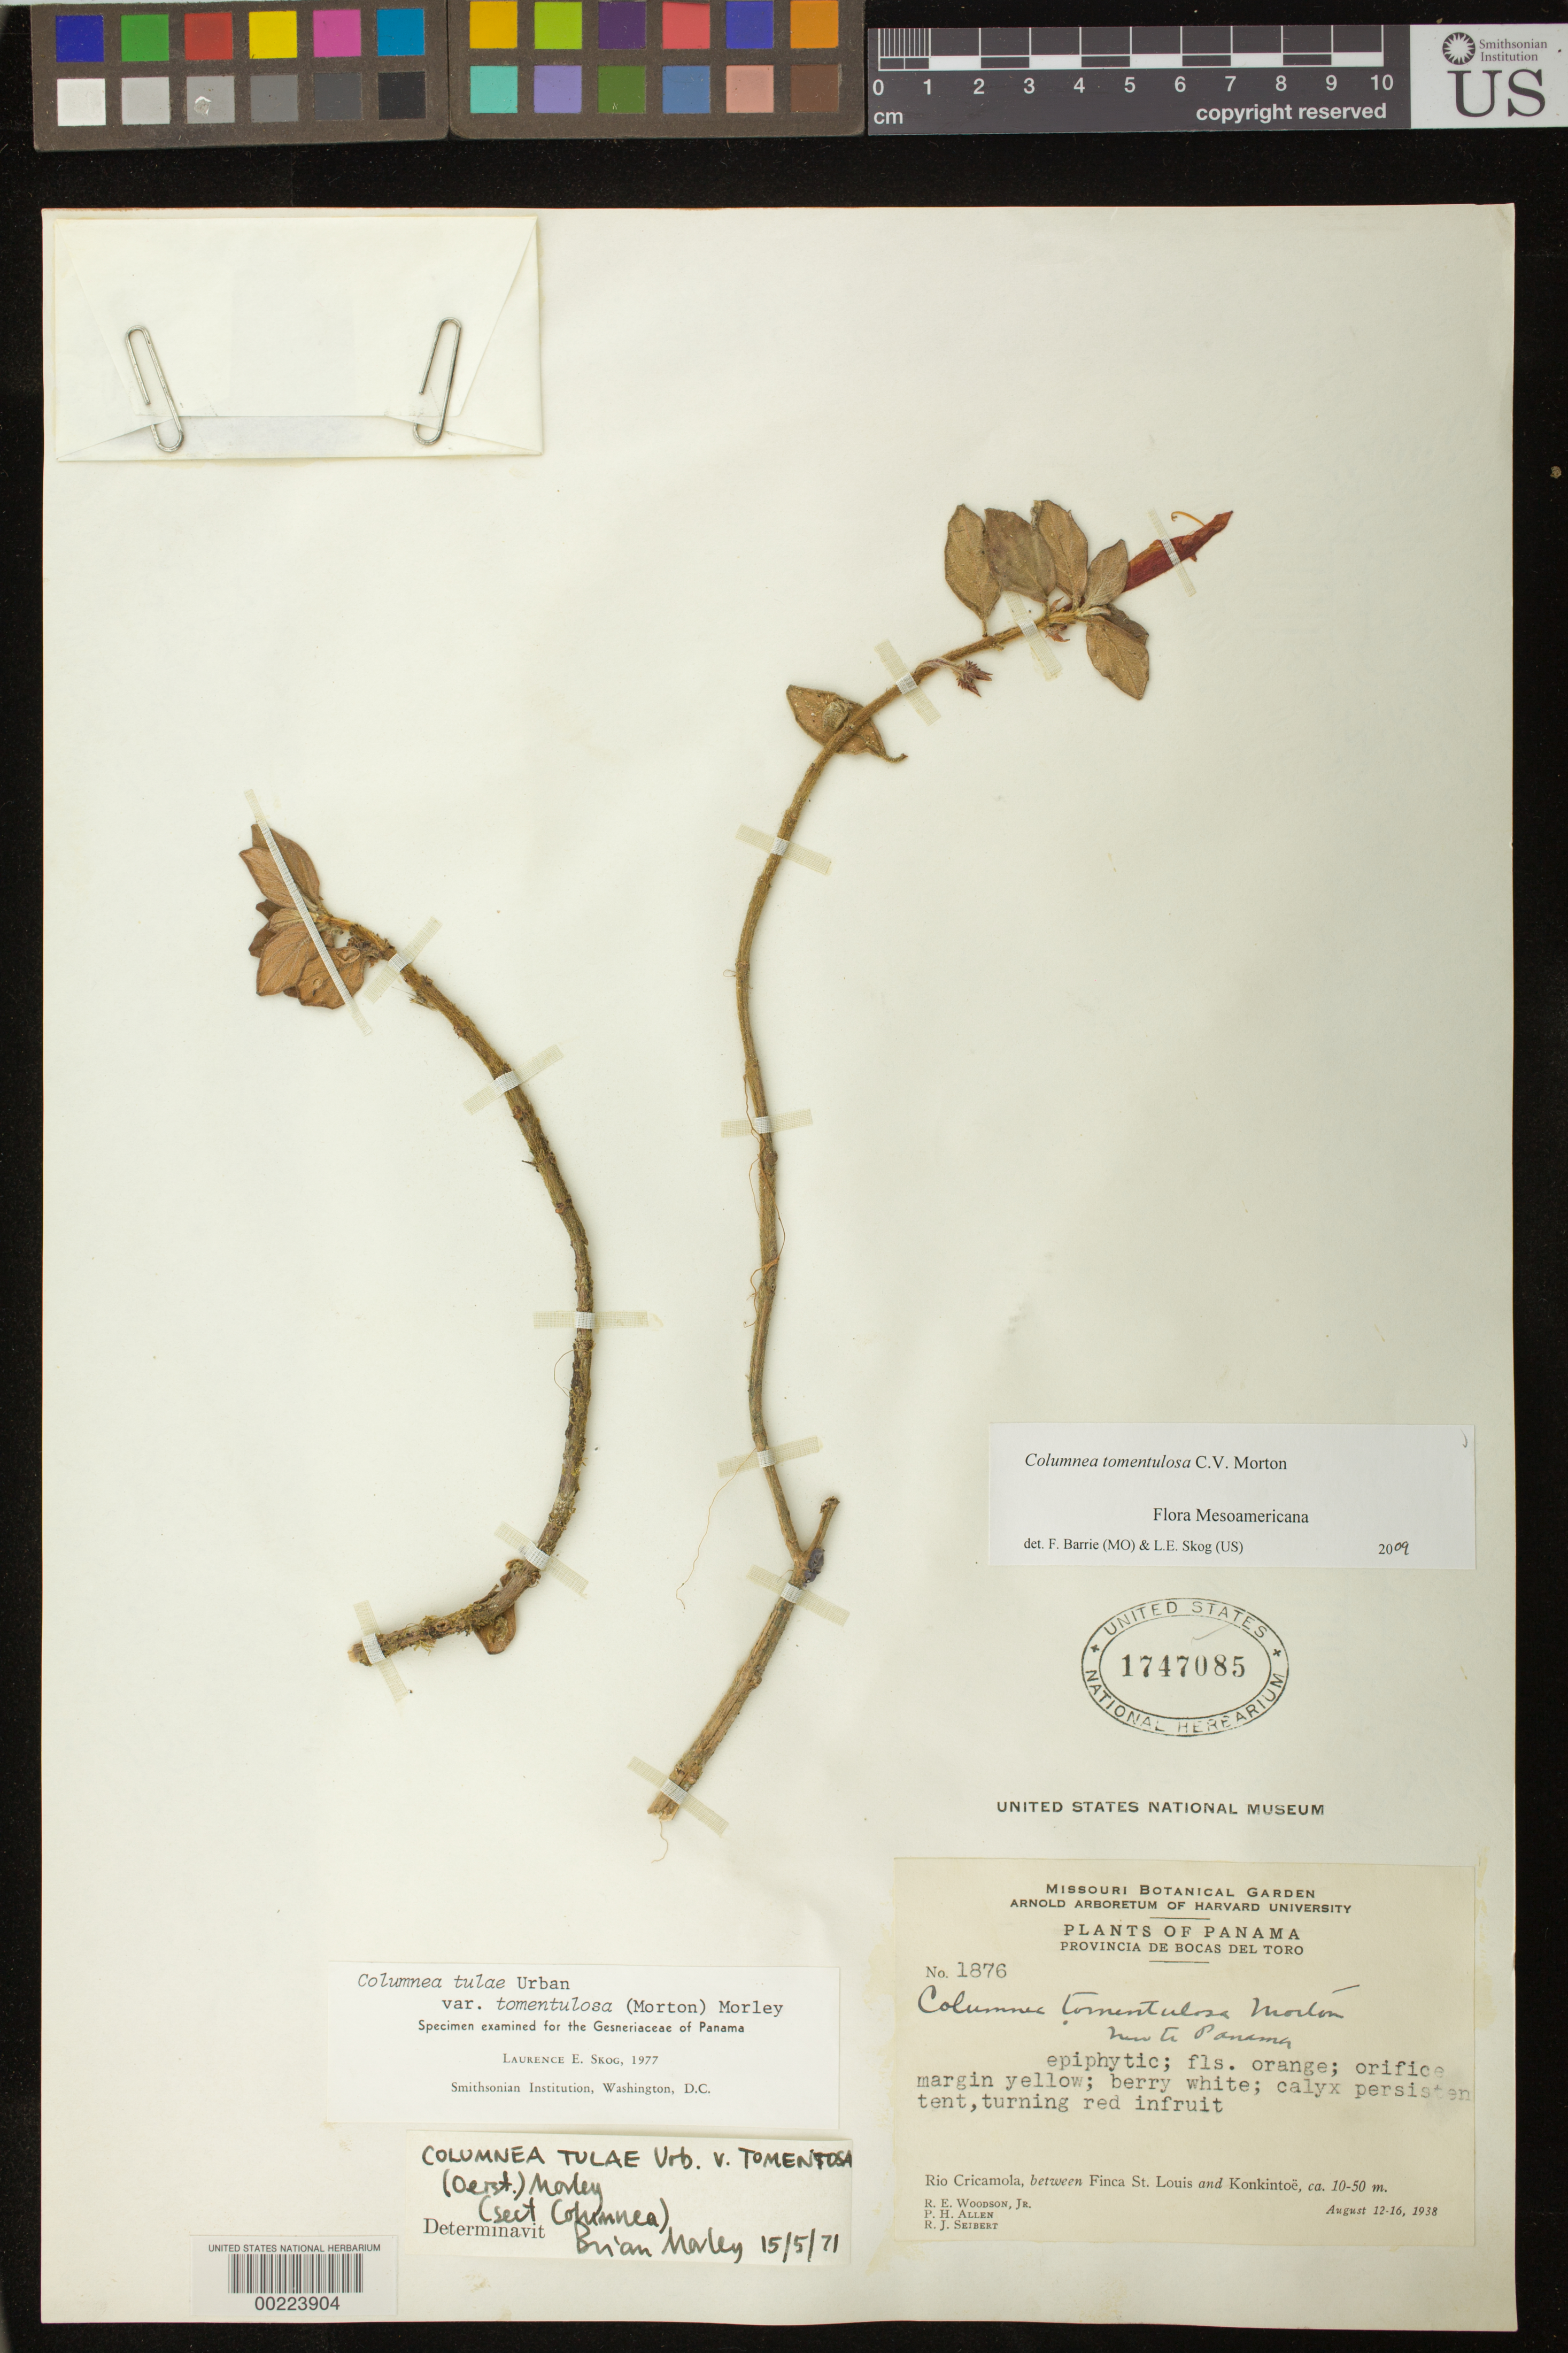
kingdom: Plantae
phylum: Tracheophyta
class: Magnoliopsida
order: Lamiales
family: Gesneriaceae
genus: Columnea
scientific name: Columnea tomentulosa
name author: C.V. Morton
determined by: Barrie, F. R.; Skog, Laurence E.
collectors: R. E. Woodson, P. H. Allen & R. J. Seibert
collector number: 1876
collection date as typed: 12-16 Aug 1938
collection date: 1938-08-12/1938-08-16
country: Panama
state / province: Bocas del Toro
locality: Rio Cricamola, between Finca St Louis and Konkintoe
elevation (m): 10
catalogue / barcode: US 1747085